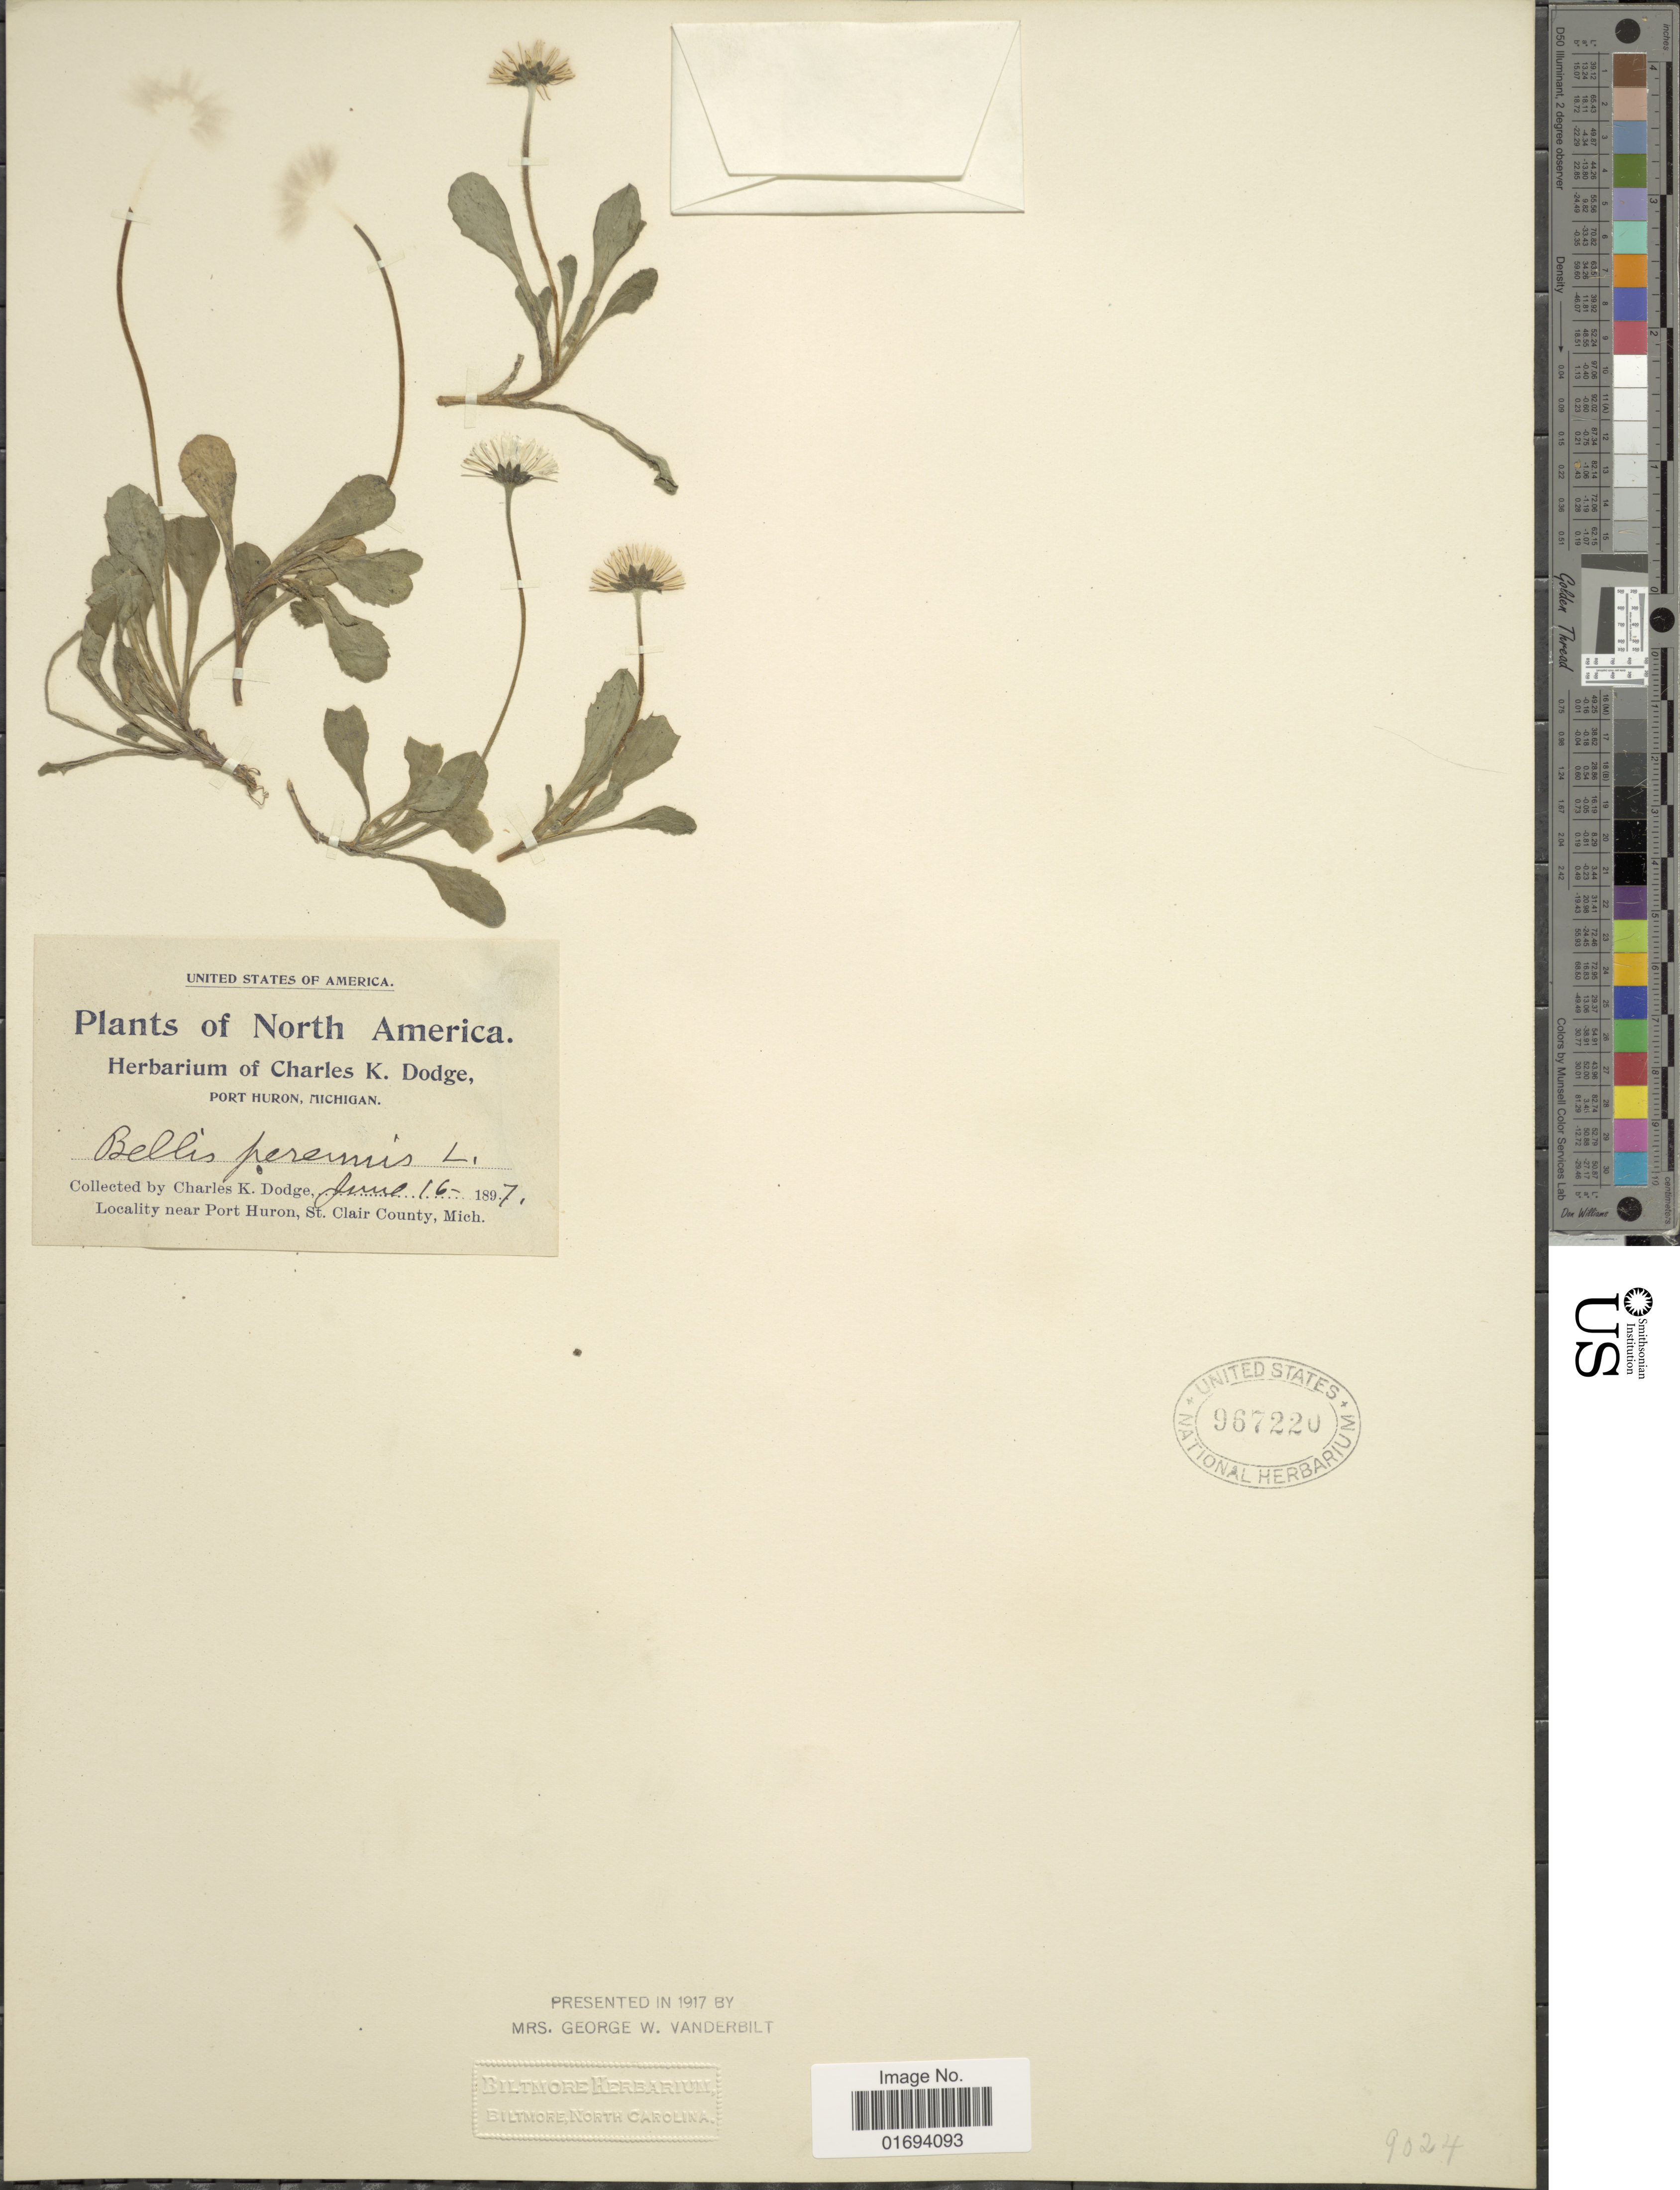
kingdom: Plantae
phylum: Tracheophyta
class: Magnoliopsida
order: Asterales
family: Asteraceae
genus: Bellis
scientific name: Bellis perennis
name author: L.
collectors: C. K. Dodge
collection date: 1897-06-16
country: United States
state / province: Michigan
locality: Near Port Huron, St. Clair County, Mich. North America.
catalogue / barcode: US 967220